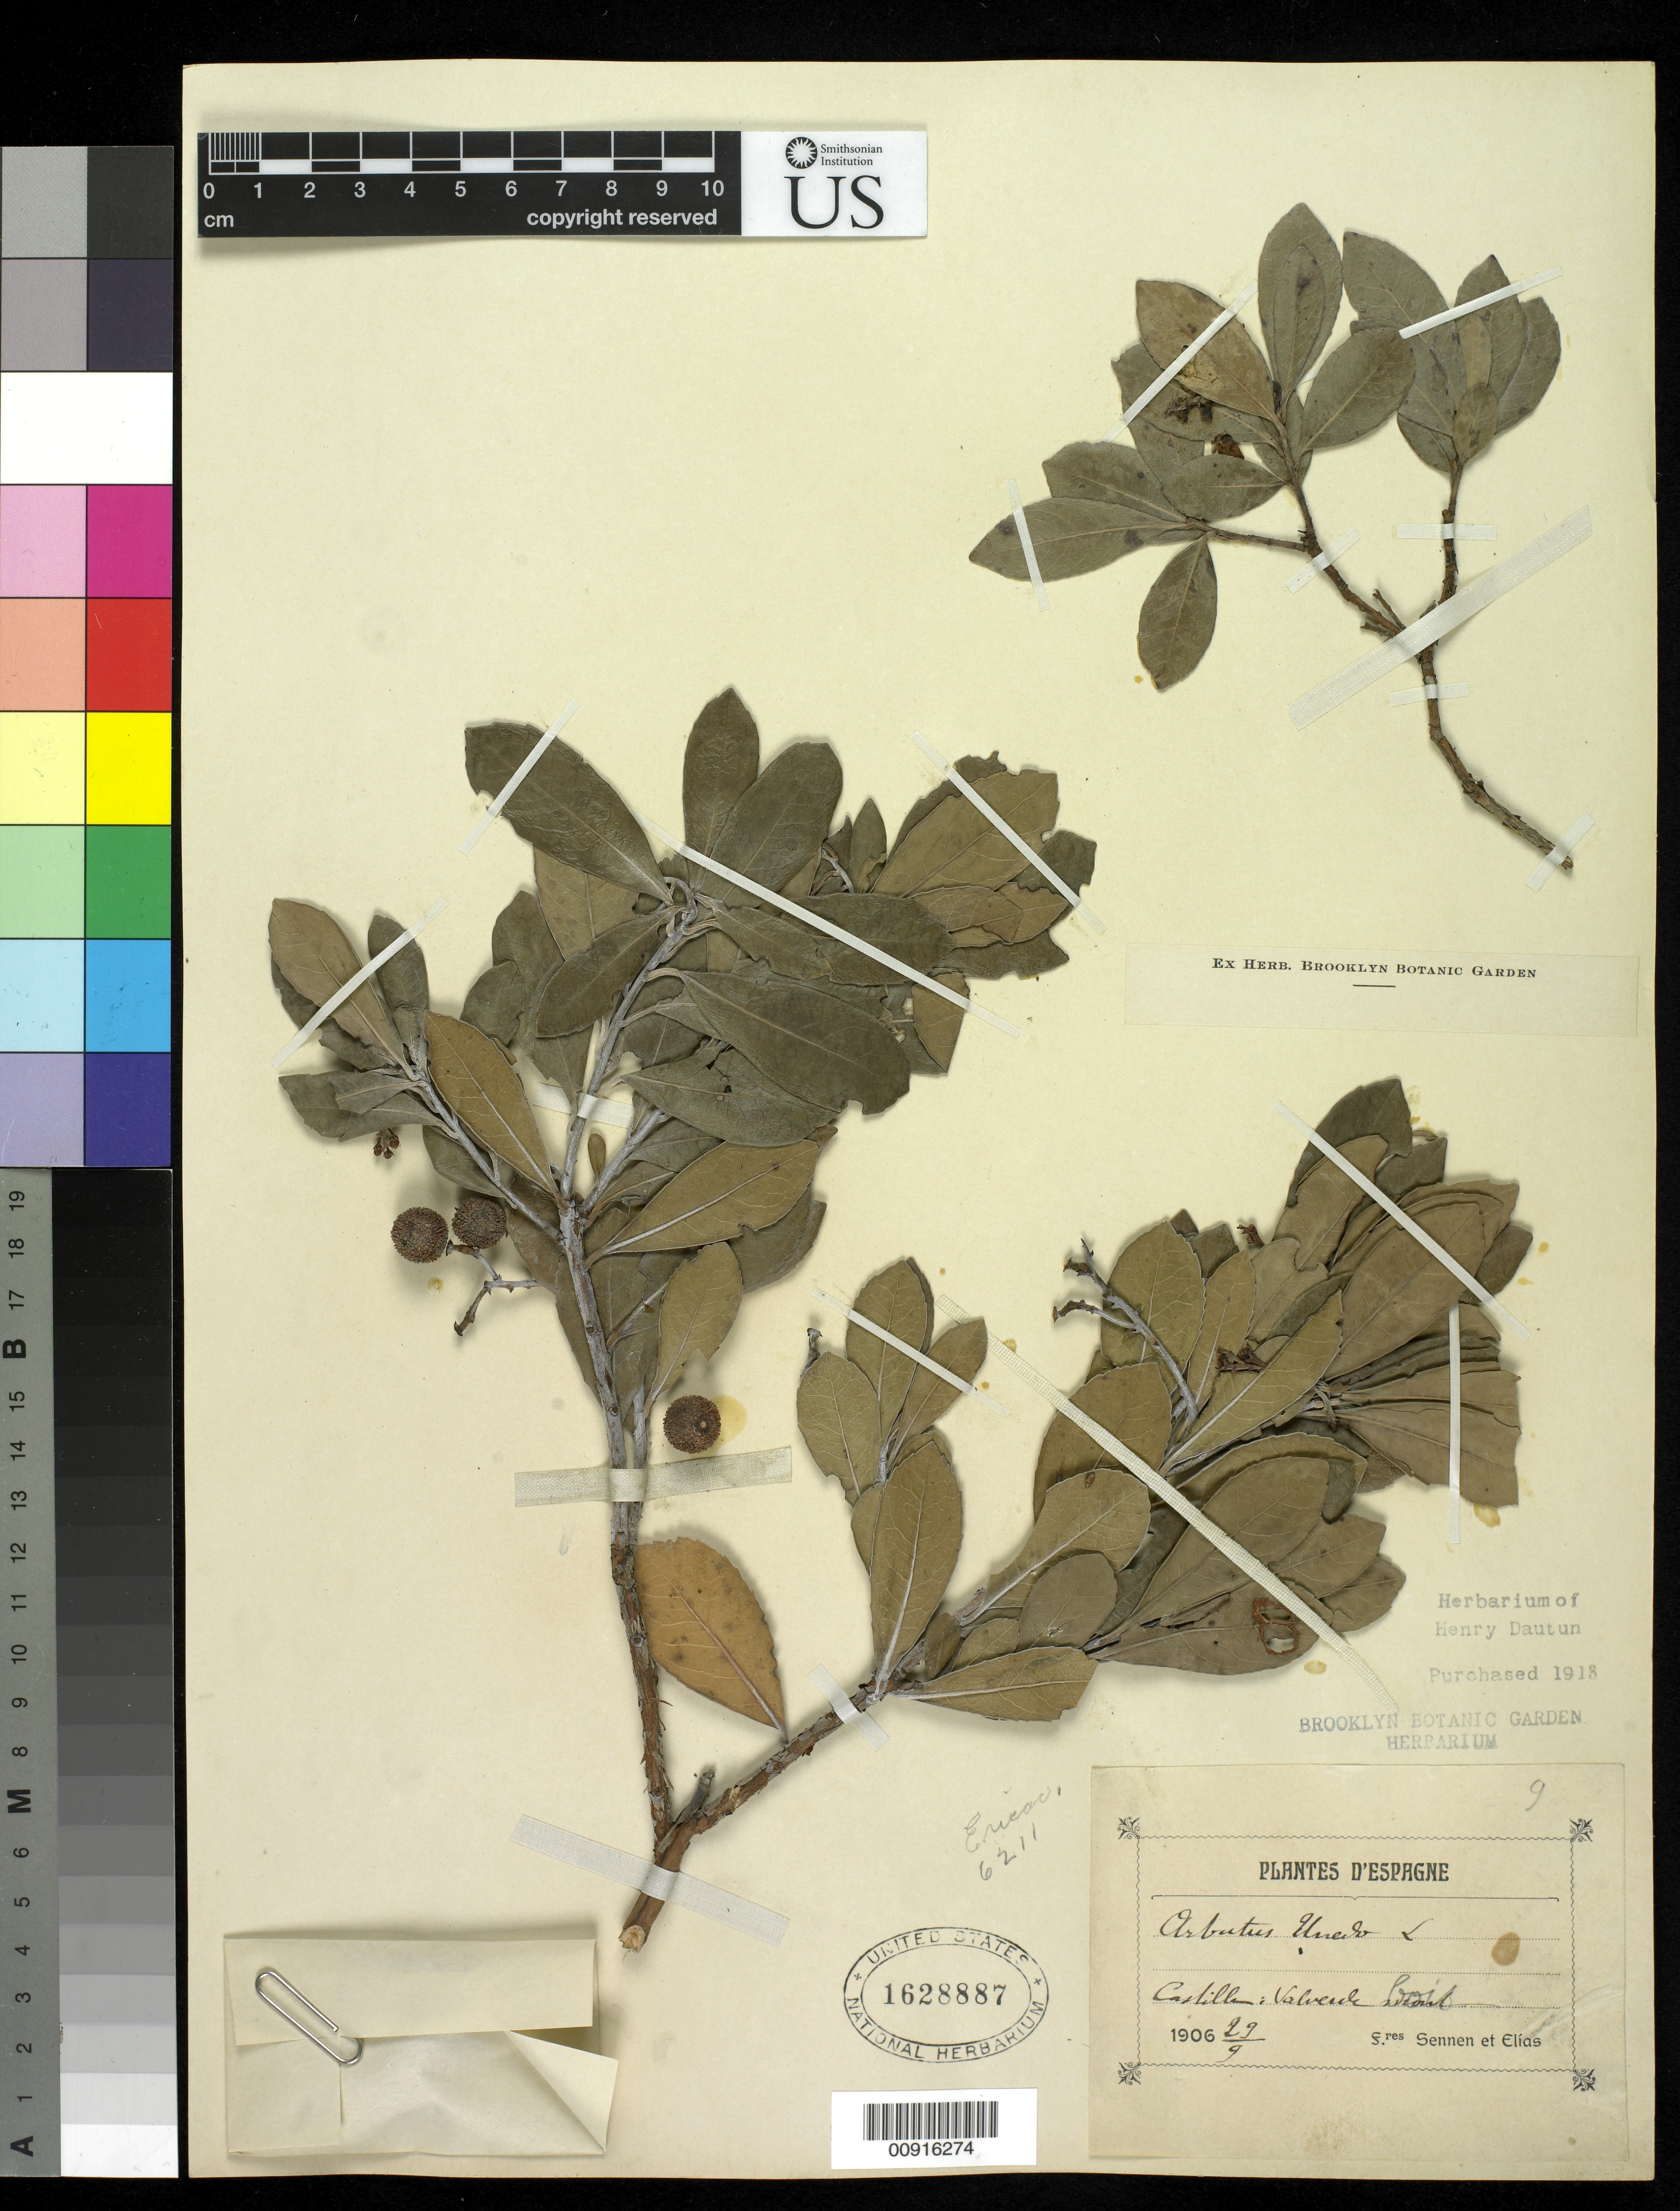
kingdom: Plantae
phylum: Tracheophyta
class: Magnoliopsida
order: Ericales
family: Ericaceae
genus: Arbutus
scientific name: Arbutus unedo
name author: L.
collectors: E. Sennen & Bro. Elias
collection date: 1906-09-29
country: Spain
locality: Valverde mont, Castille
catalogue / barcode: US 1628887